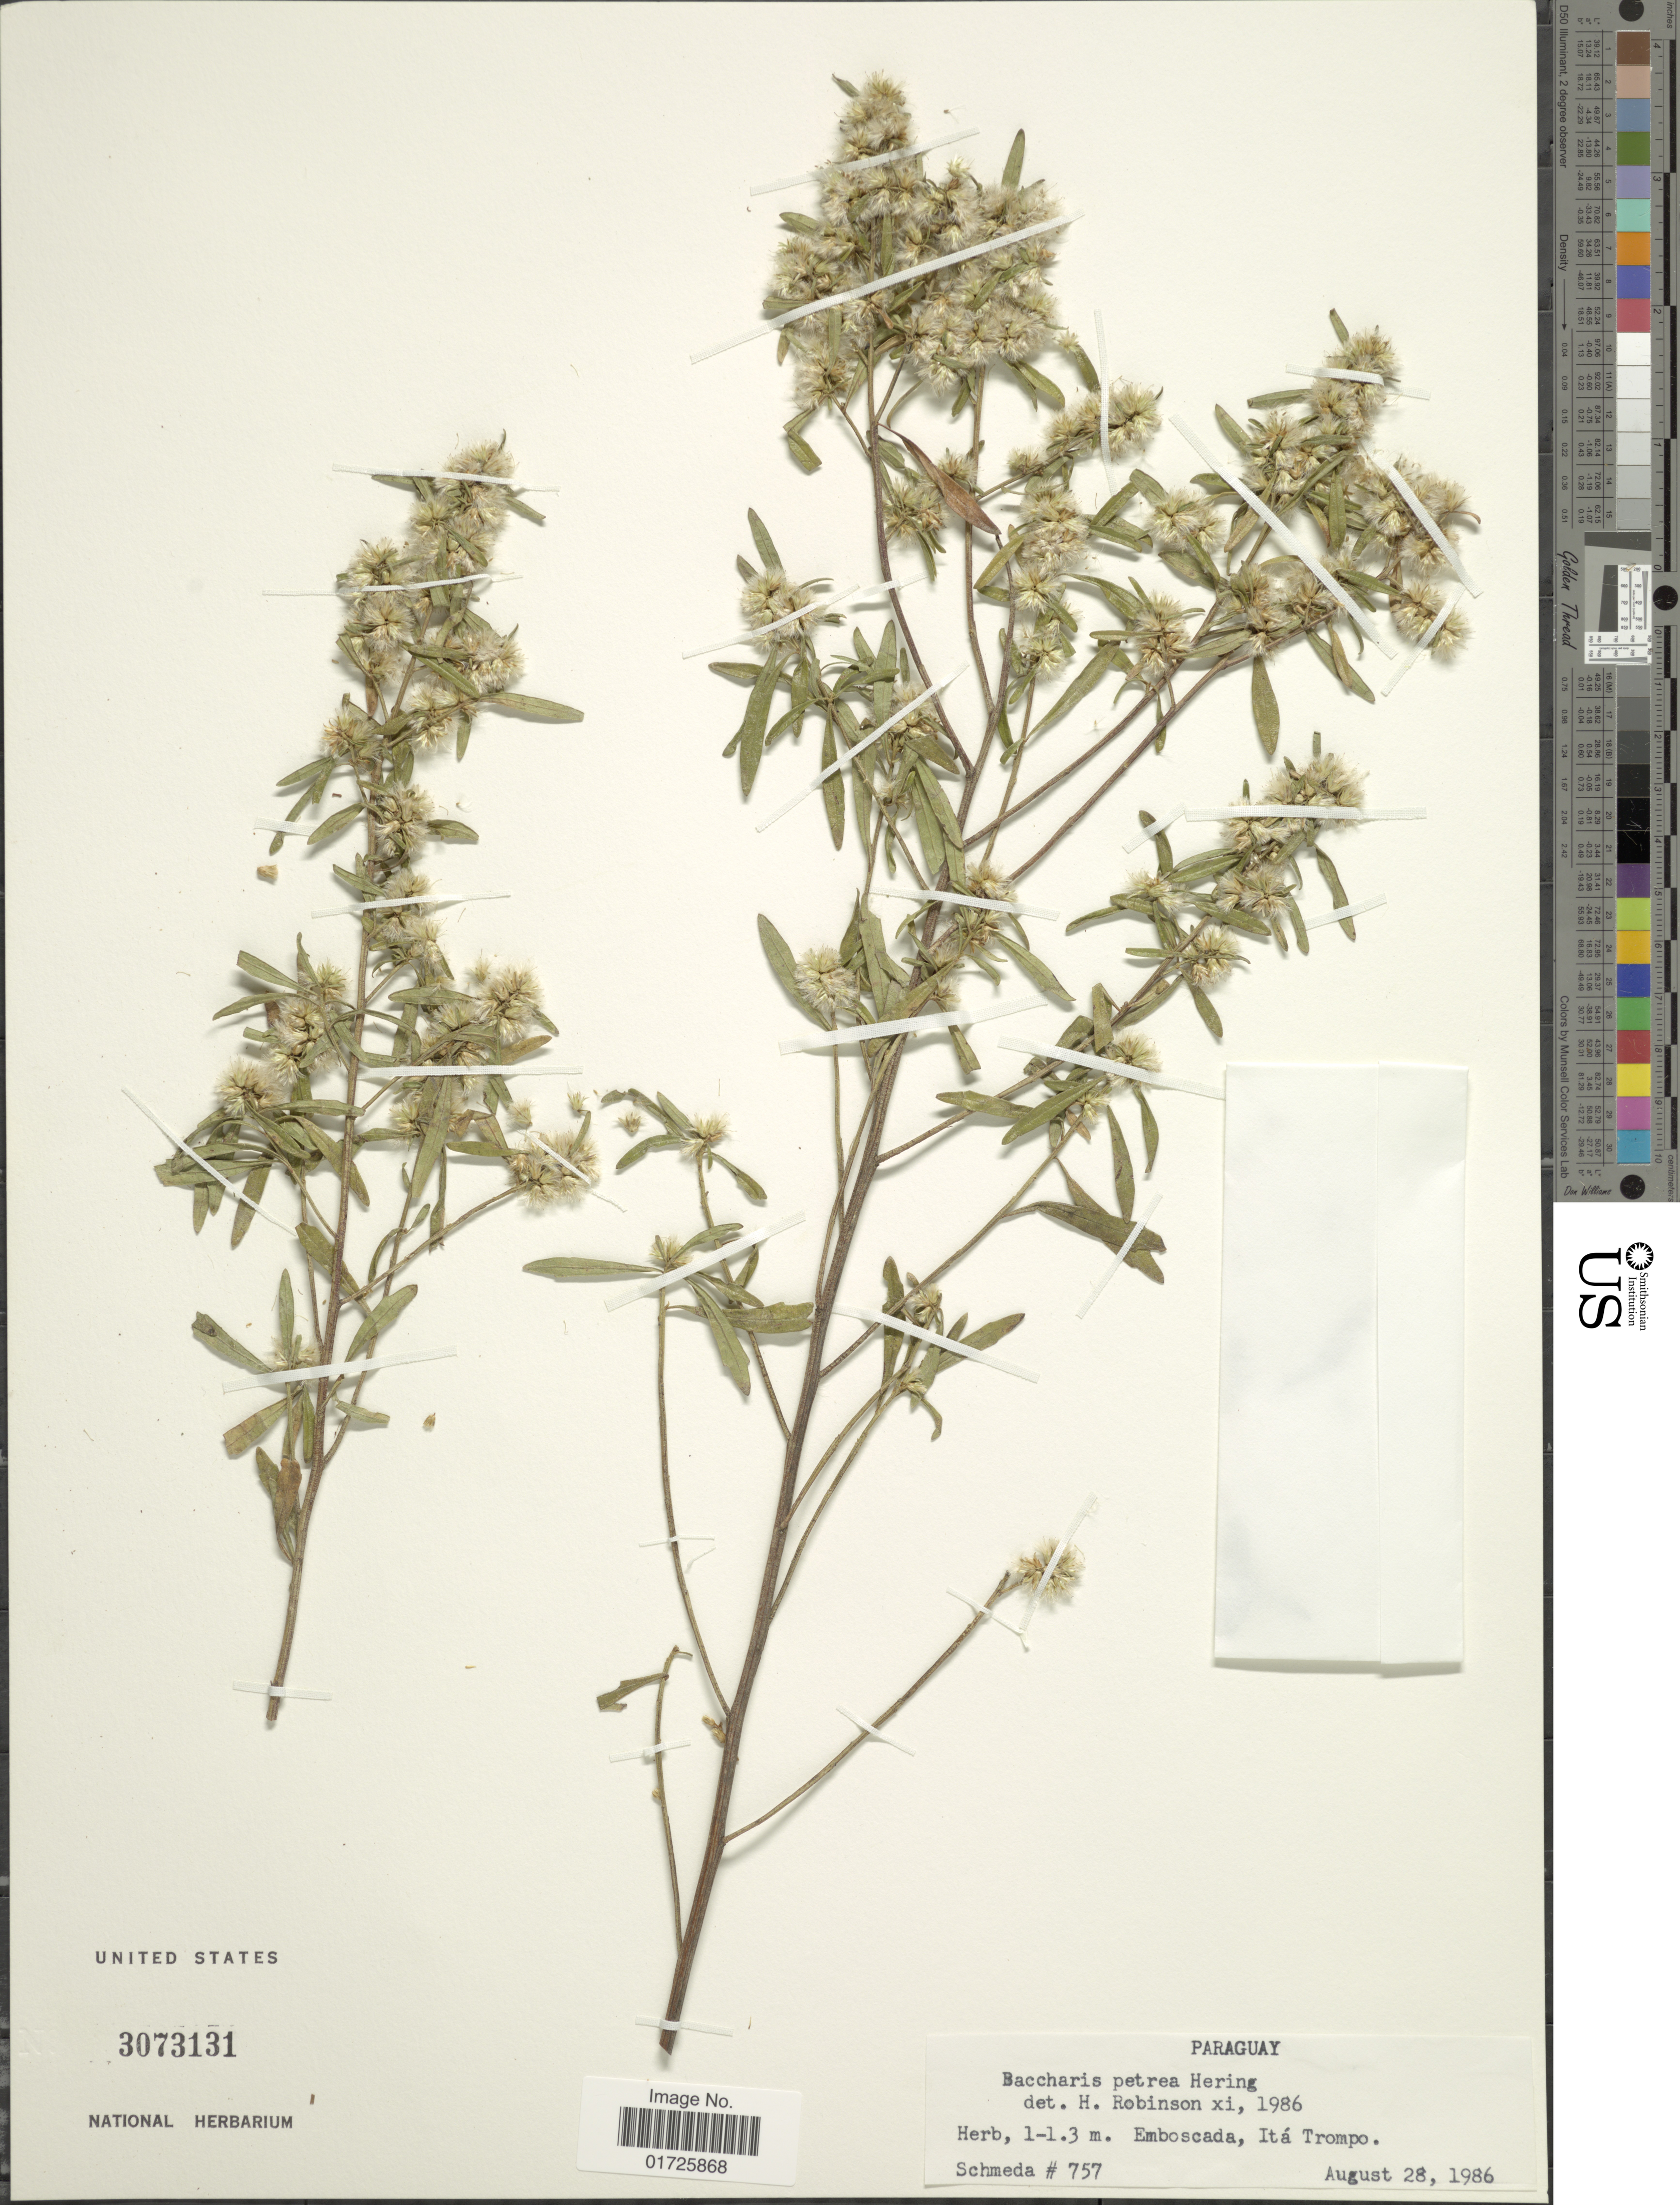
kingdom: Plantae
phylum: Tracheophyta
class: Magnoliopsida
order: Asterales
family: Asteraceae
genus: Baccharis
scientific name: Baccharis petraea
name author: Herring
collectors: G. Schmeda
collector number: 757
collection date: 1986-08-28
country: Paraguay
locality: Emboscada, Itá Trompo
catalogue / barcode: US 3073131